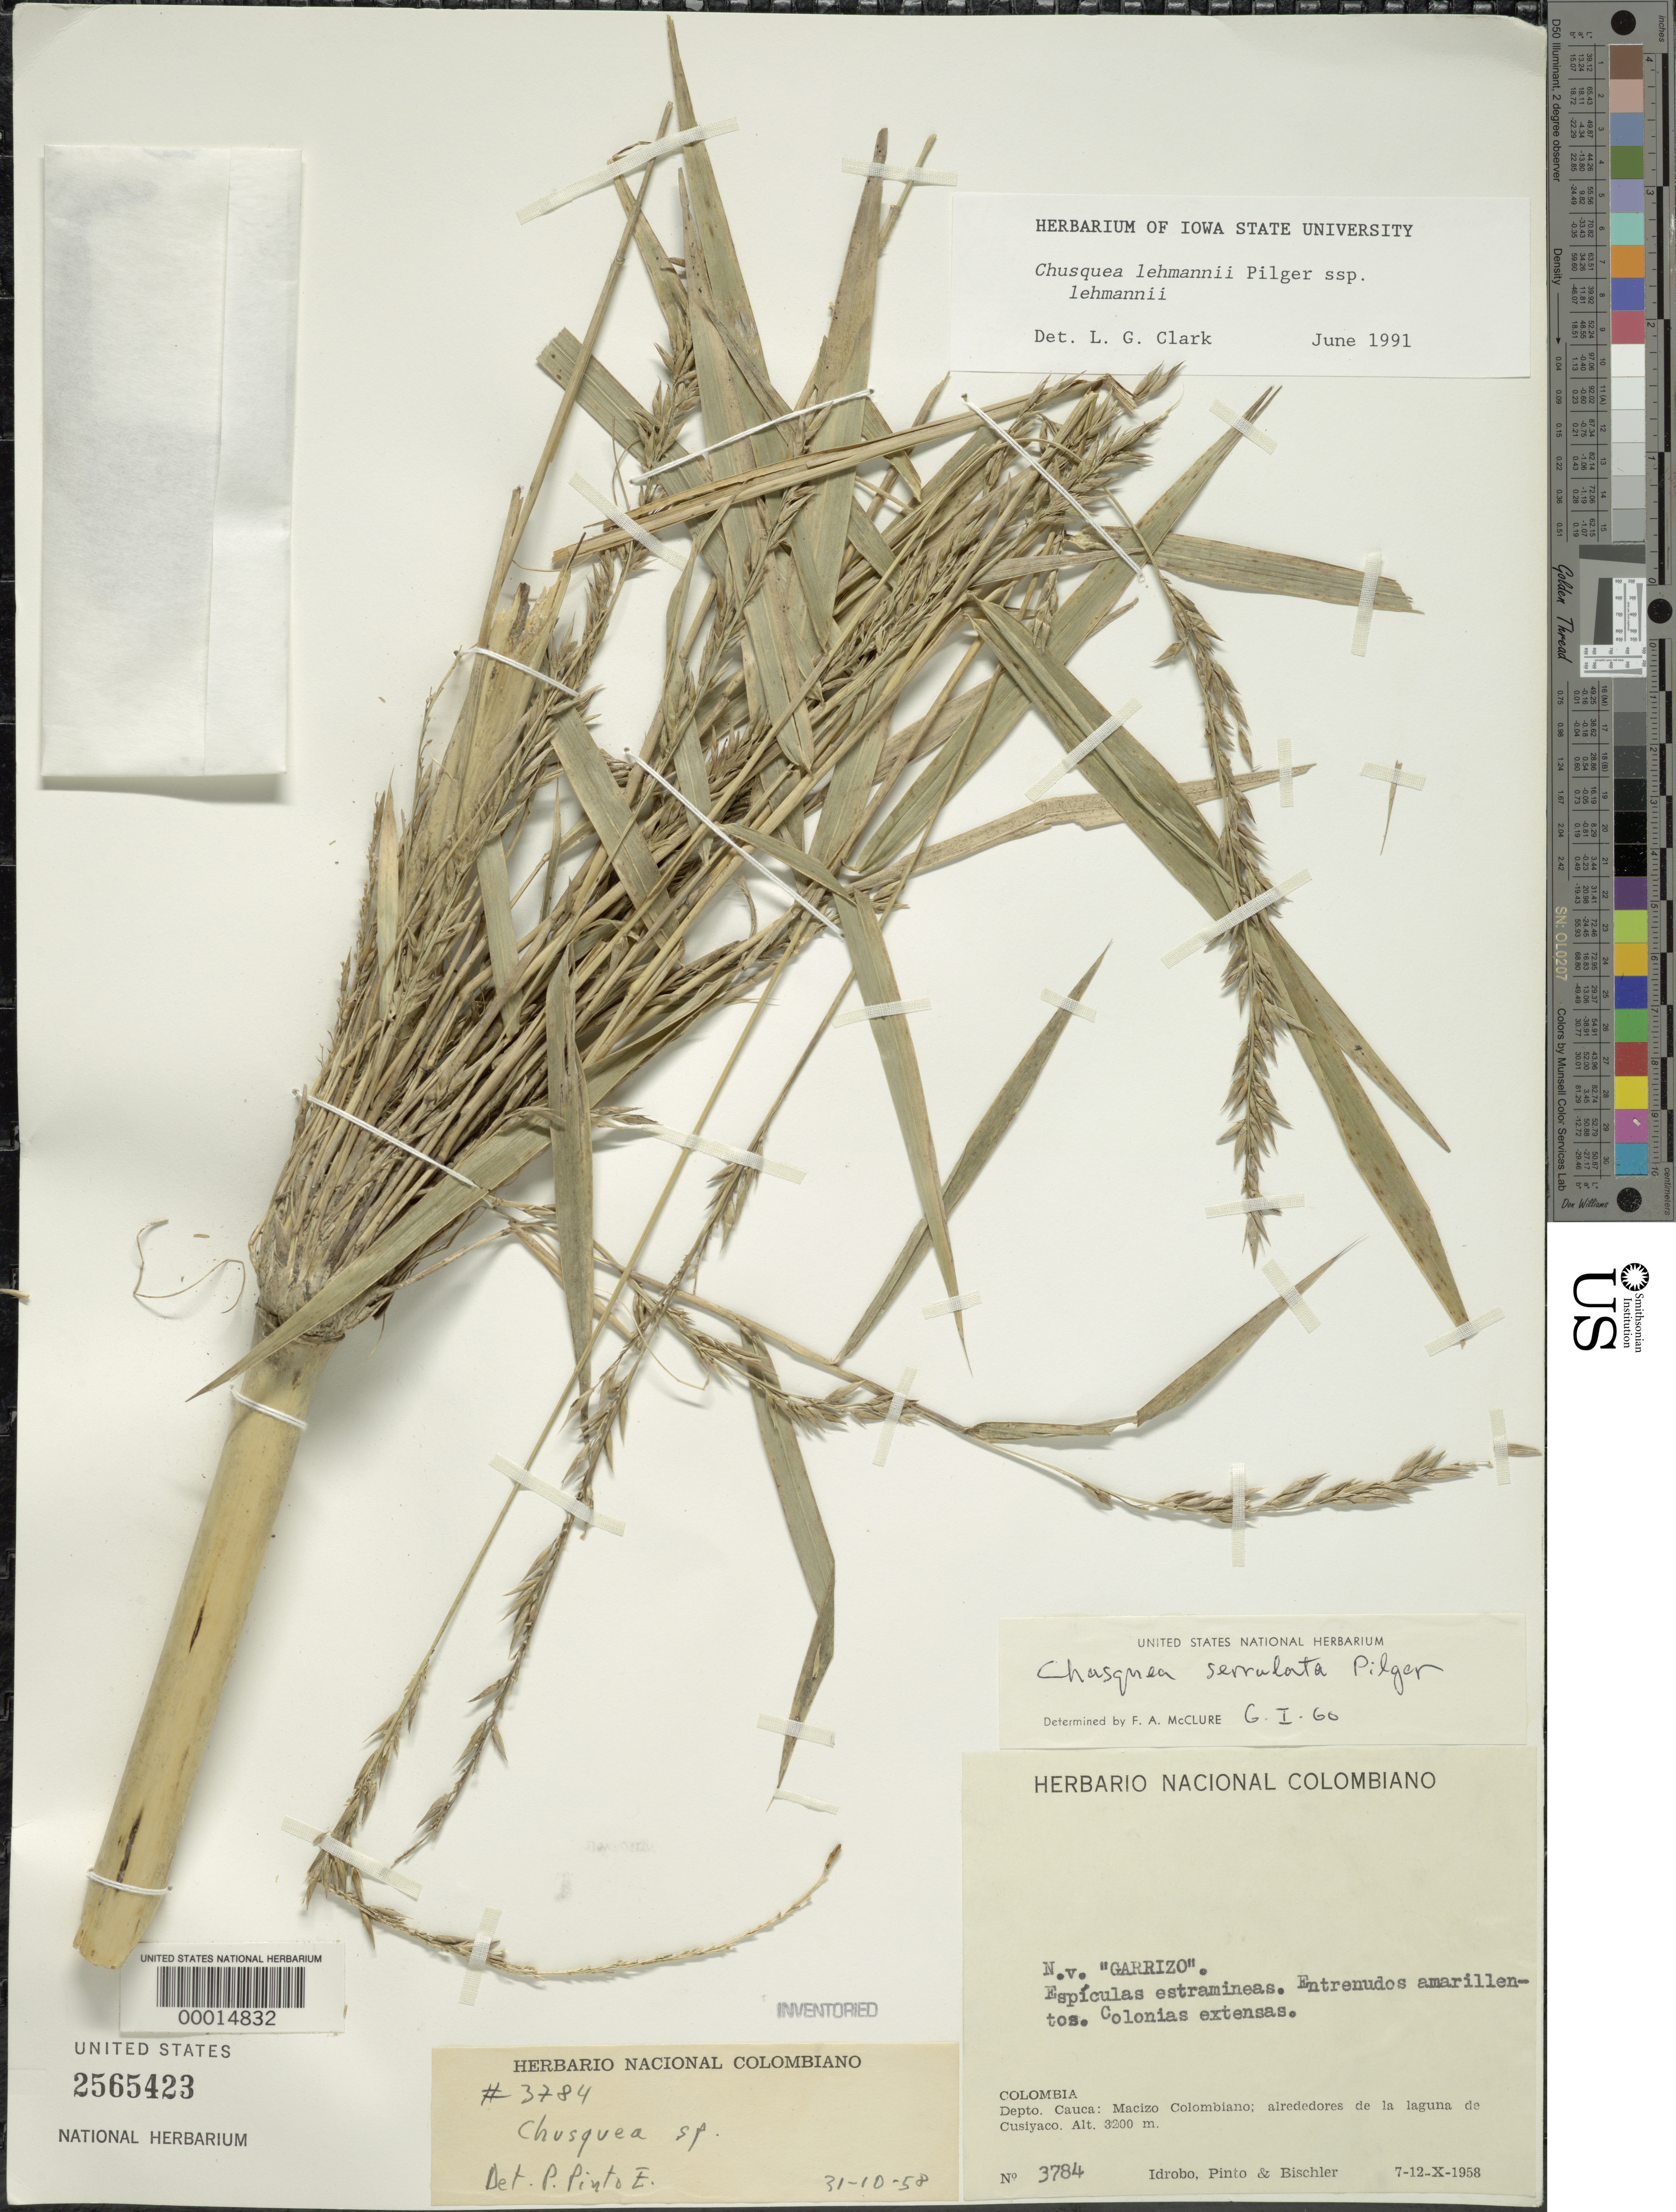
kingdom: Plantae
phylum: Tracheophyta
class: Liliopsida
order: Poales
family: Poaceae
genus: Chusquea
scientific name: Chusquea lehmannii subsp. lehmannii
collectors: J. M. Idrobo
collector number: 3784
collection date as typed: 07 Oct 1958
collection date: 1958-10-07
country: Colombia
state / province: Cauca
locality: Macizo Colombiano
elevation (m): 3200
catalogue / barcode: US 2565423